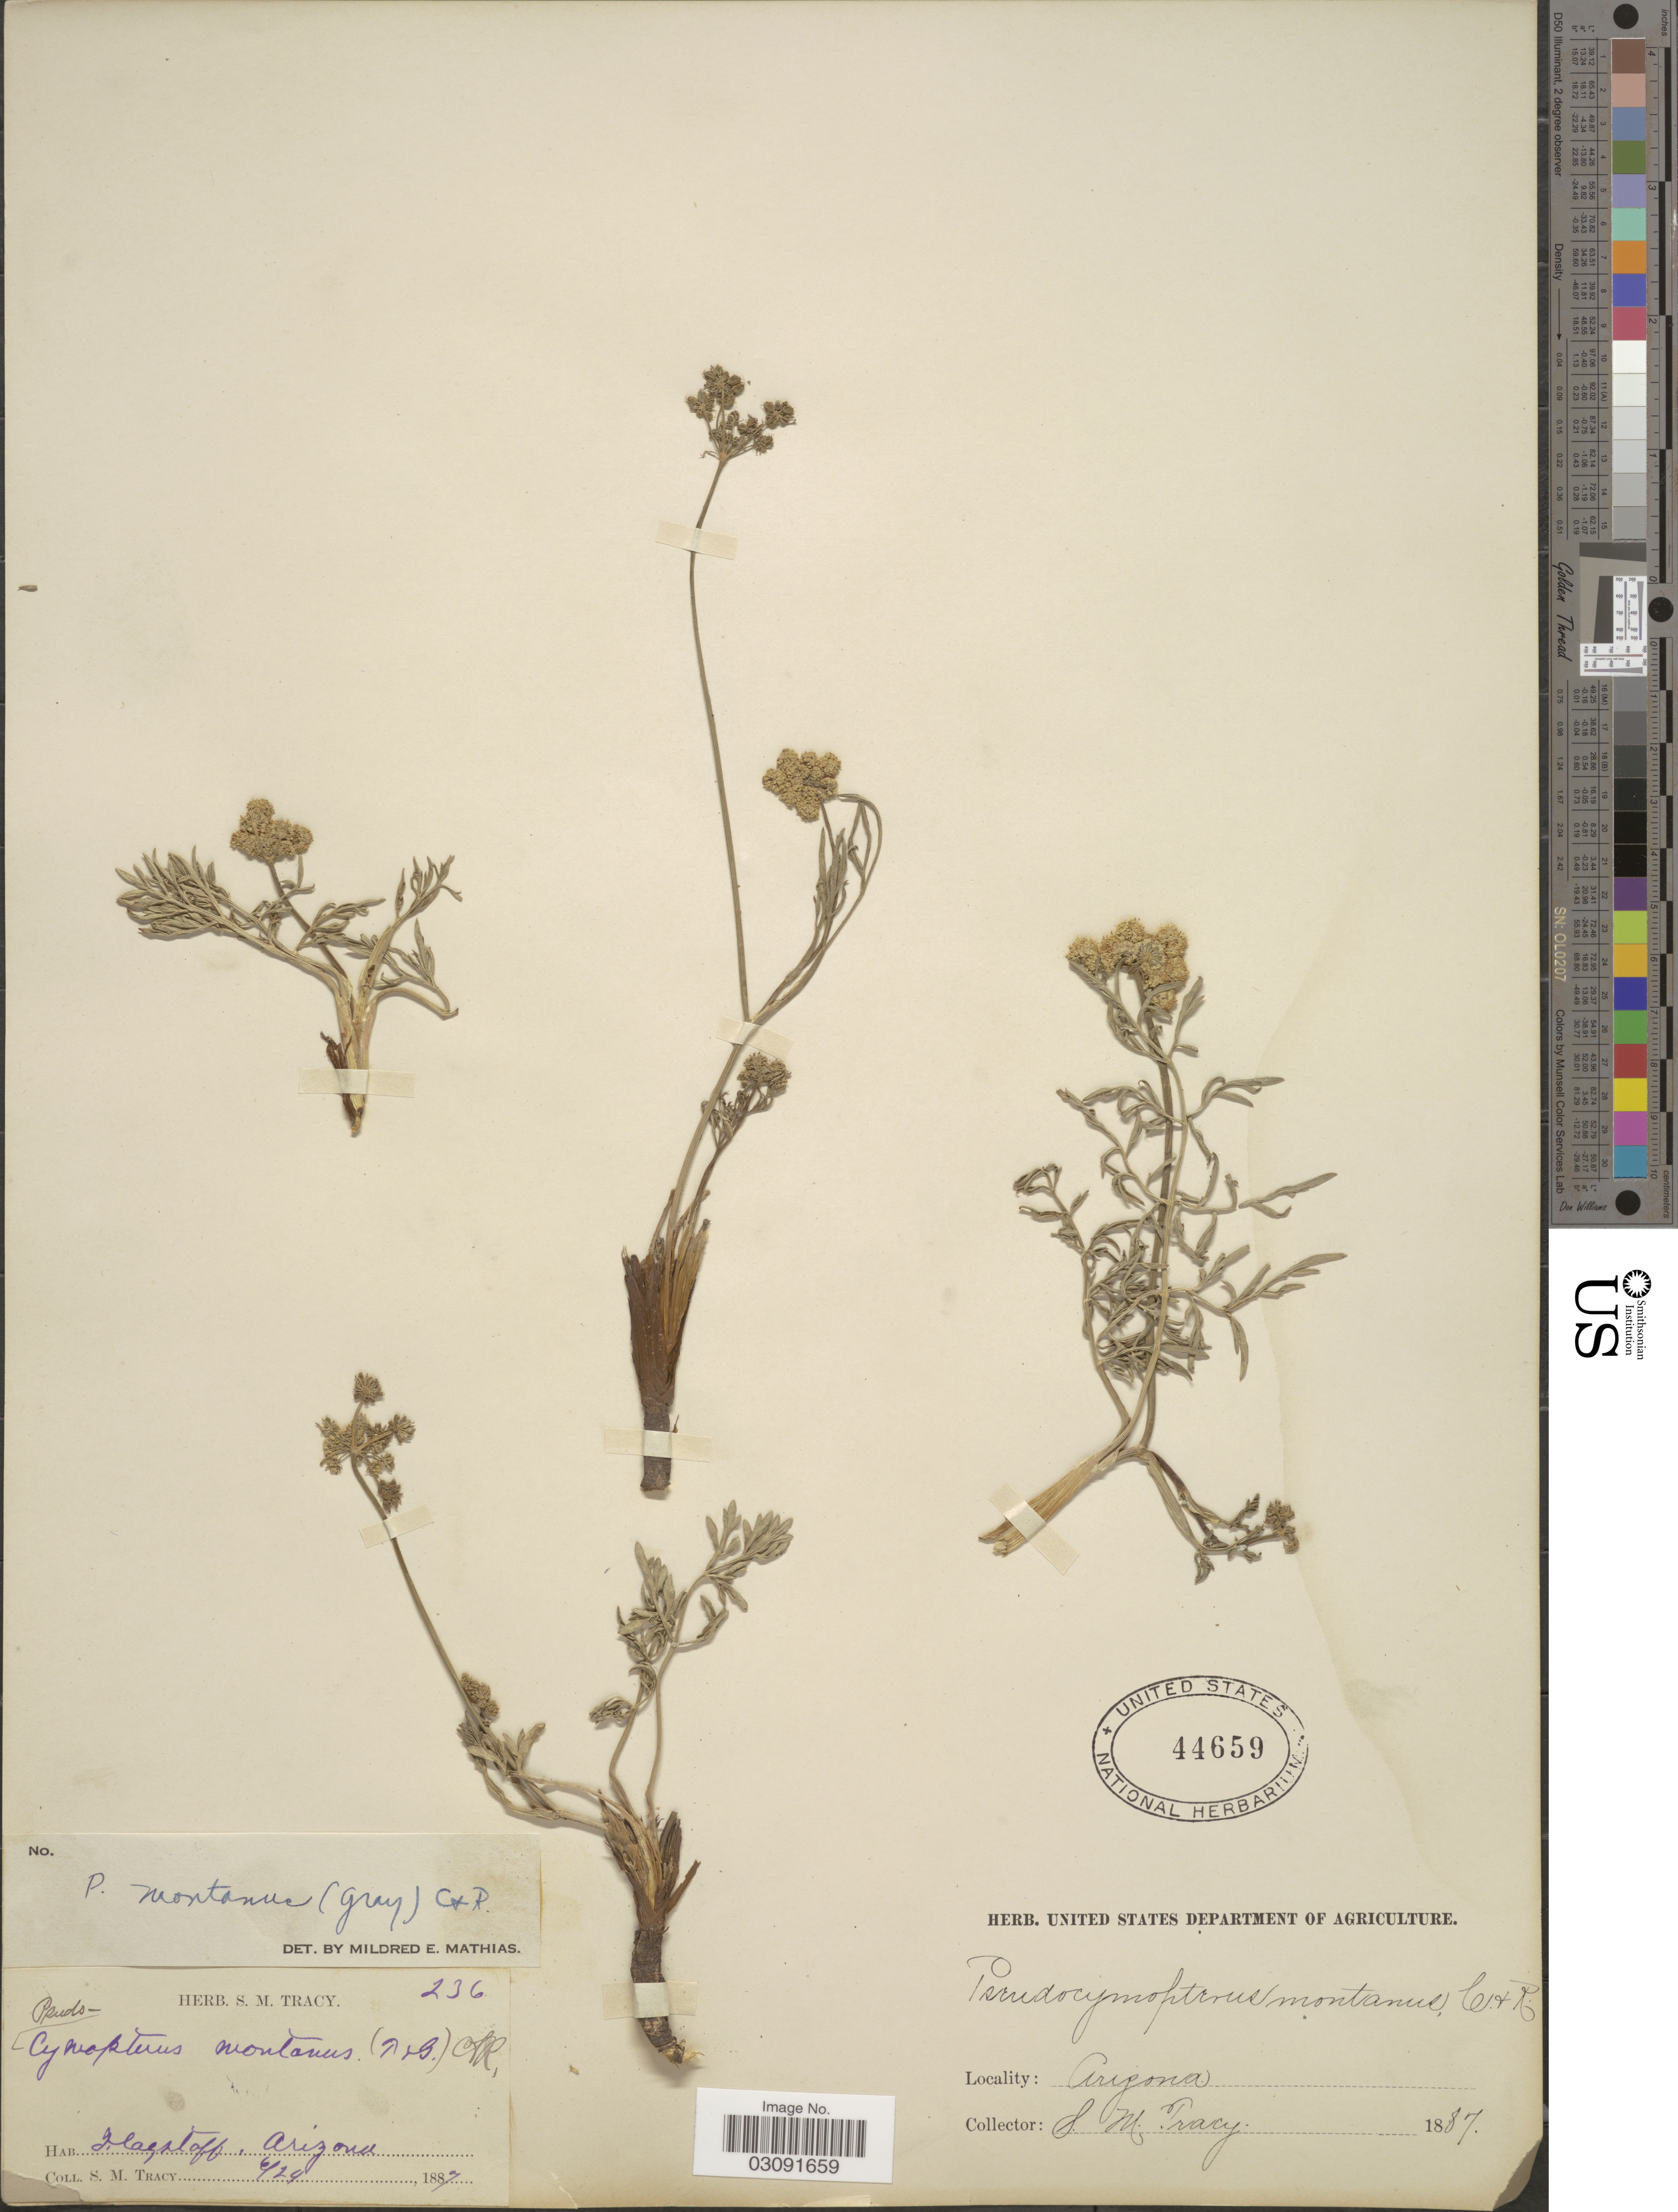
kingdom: Plantae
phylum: Tracheophyta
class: Magnoliopsida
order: Apiales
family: Apiaceae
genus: Pseudocymopterus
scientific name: Pseudocymopterus montanus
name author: (A. Gray) J.M. Coult. & Rose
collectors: S. M. Tracy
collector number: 236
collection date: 1887-06-24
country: United States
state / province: Arizona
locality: Flagstaff.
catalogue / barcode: US 44659